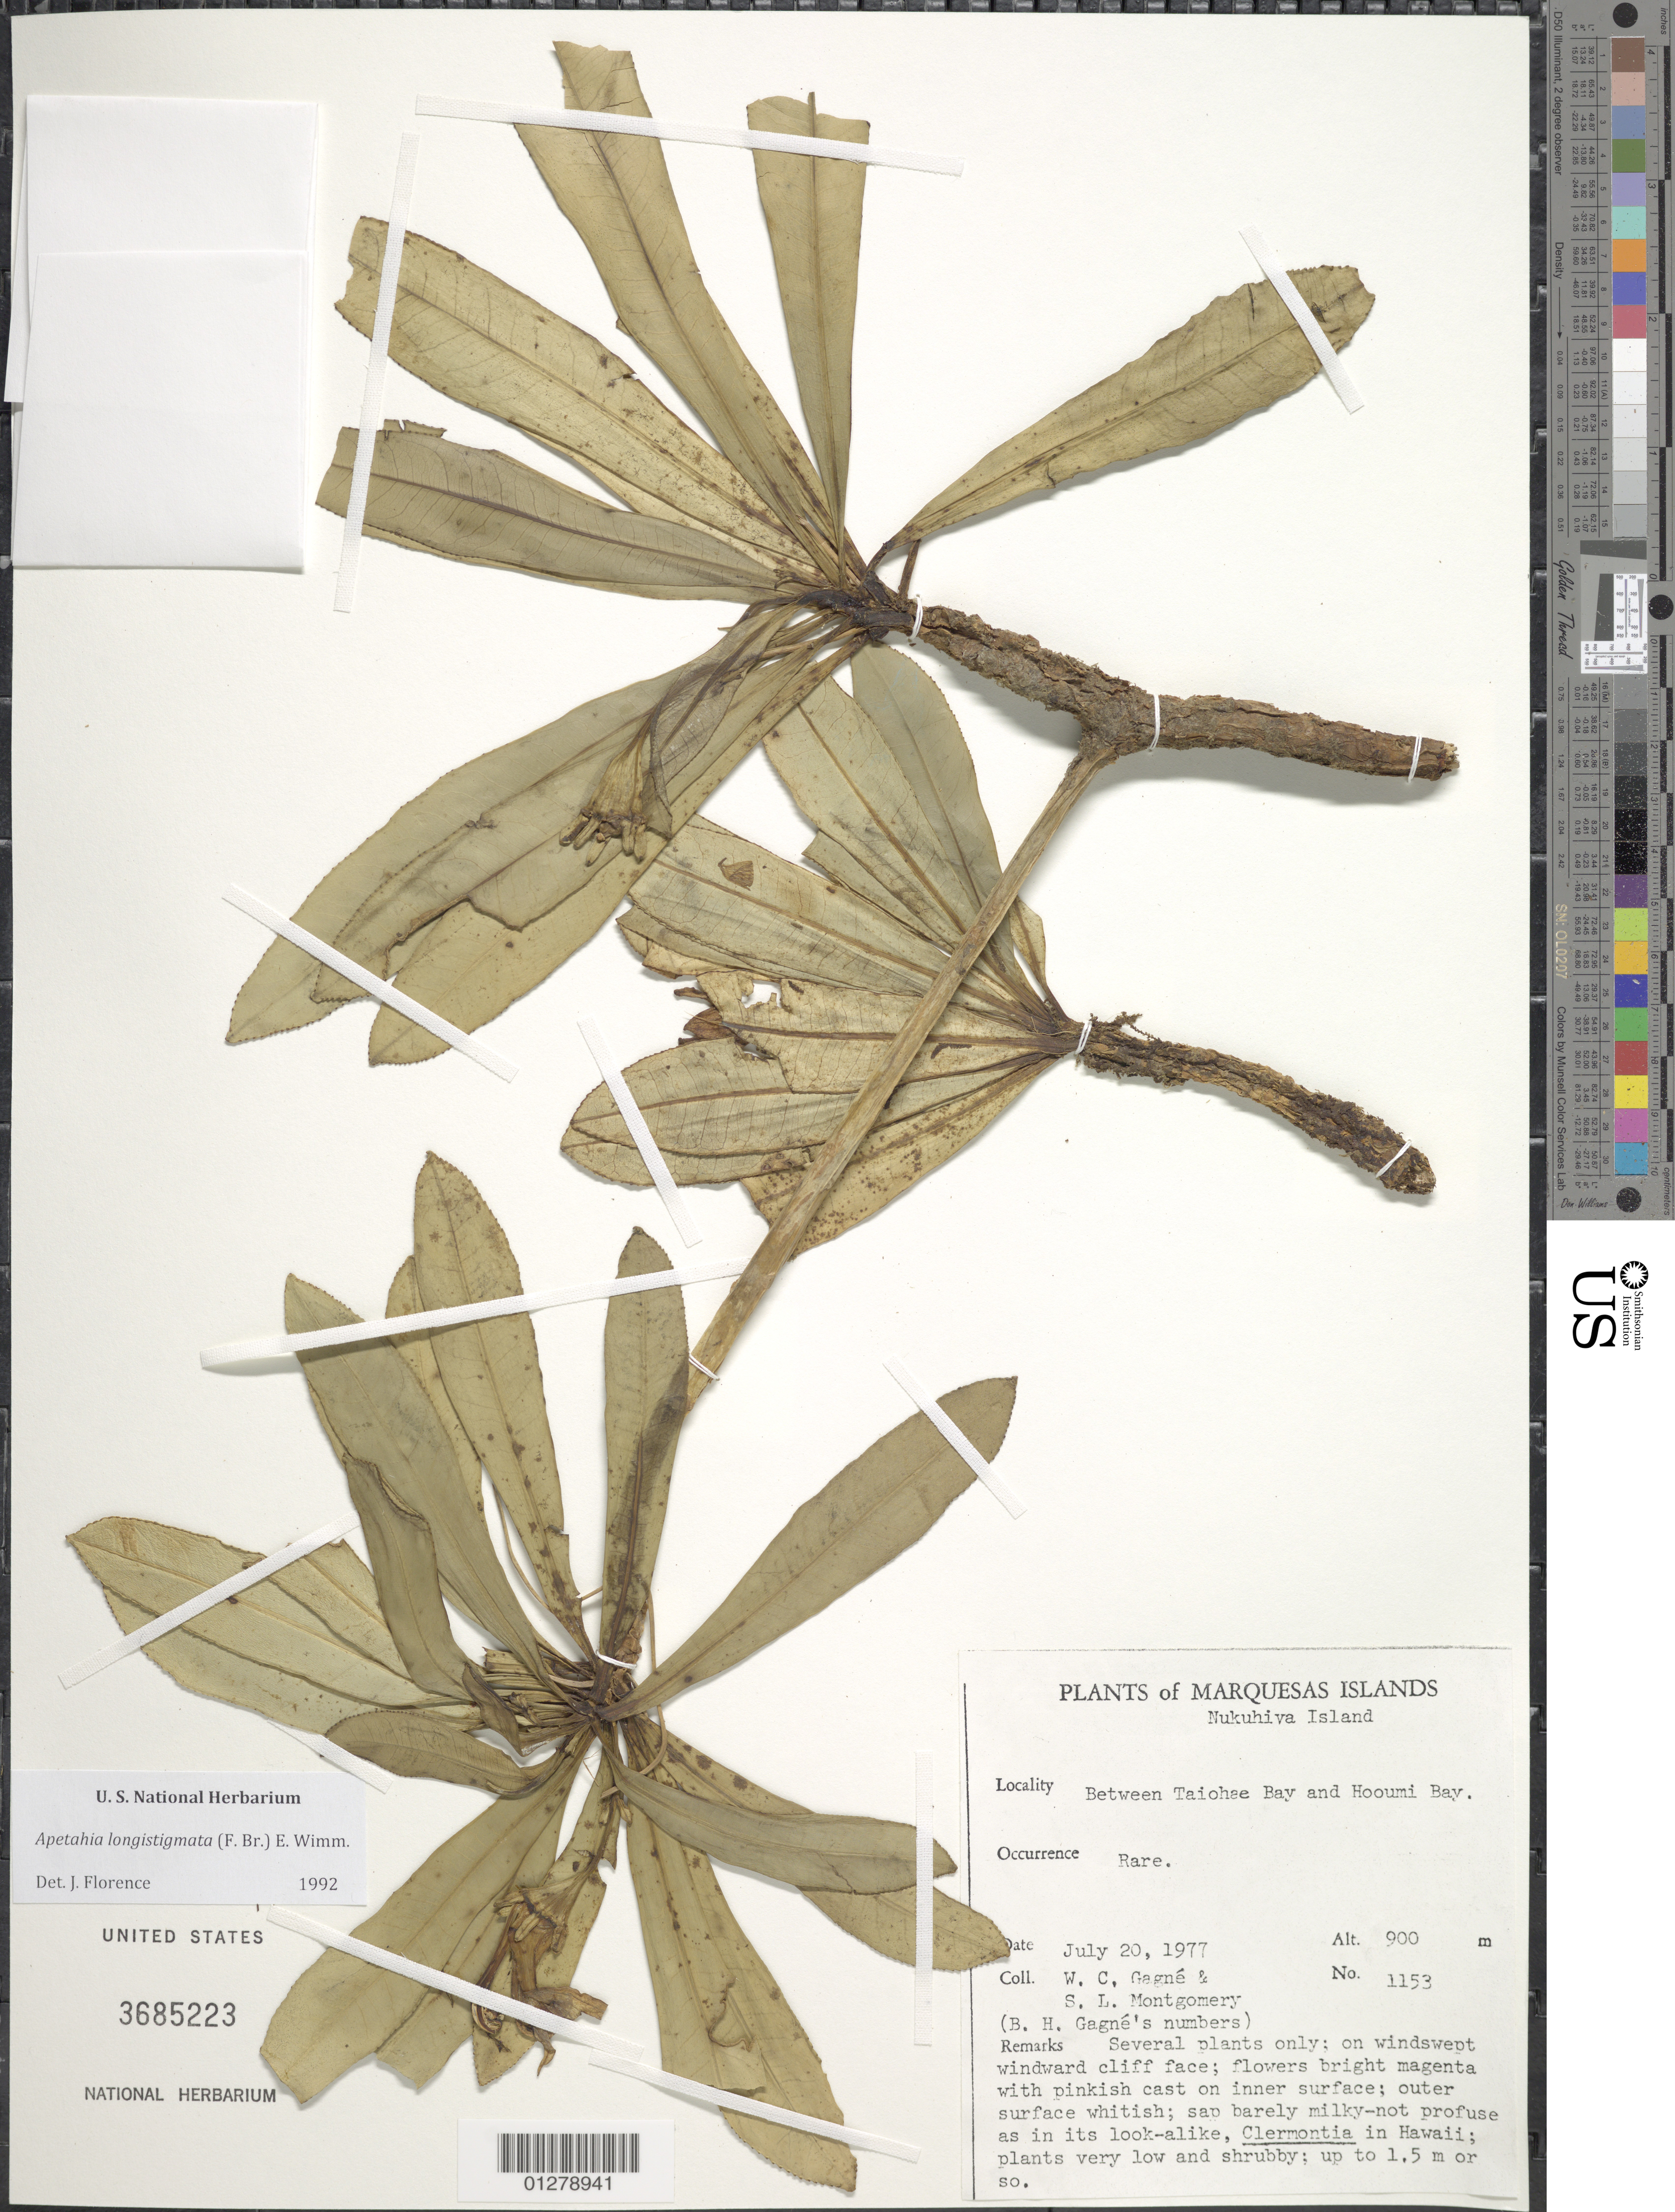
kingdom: Plantae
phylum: Tracheophyta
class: Magnoliopsida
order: Asterales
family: Campanulaceae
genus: Apetahia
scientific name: Apetahia longistigmata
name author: (F. Br.) E. Wimm.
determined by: Florence, J.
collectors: B. H. Gagné & S. Montgomery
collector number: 1153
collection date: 1977-07-20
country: French Polynesia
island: Nuku Hiva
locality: between Taiohae Bay and Hooumi Bay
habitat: On windswept cliff face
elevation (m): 900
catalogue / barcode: US 3685223